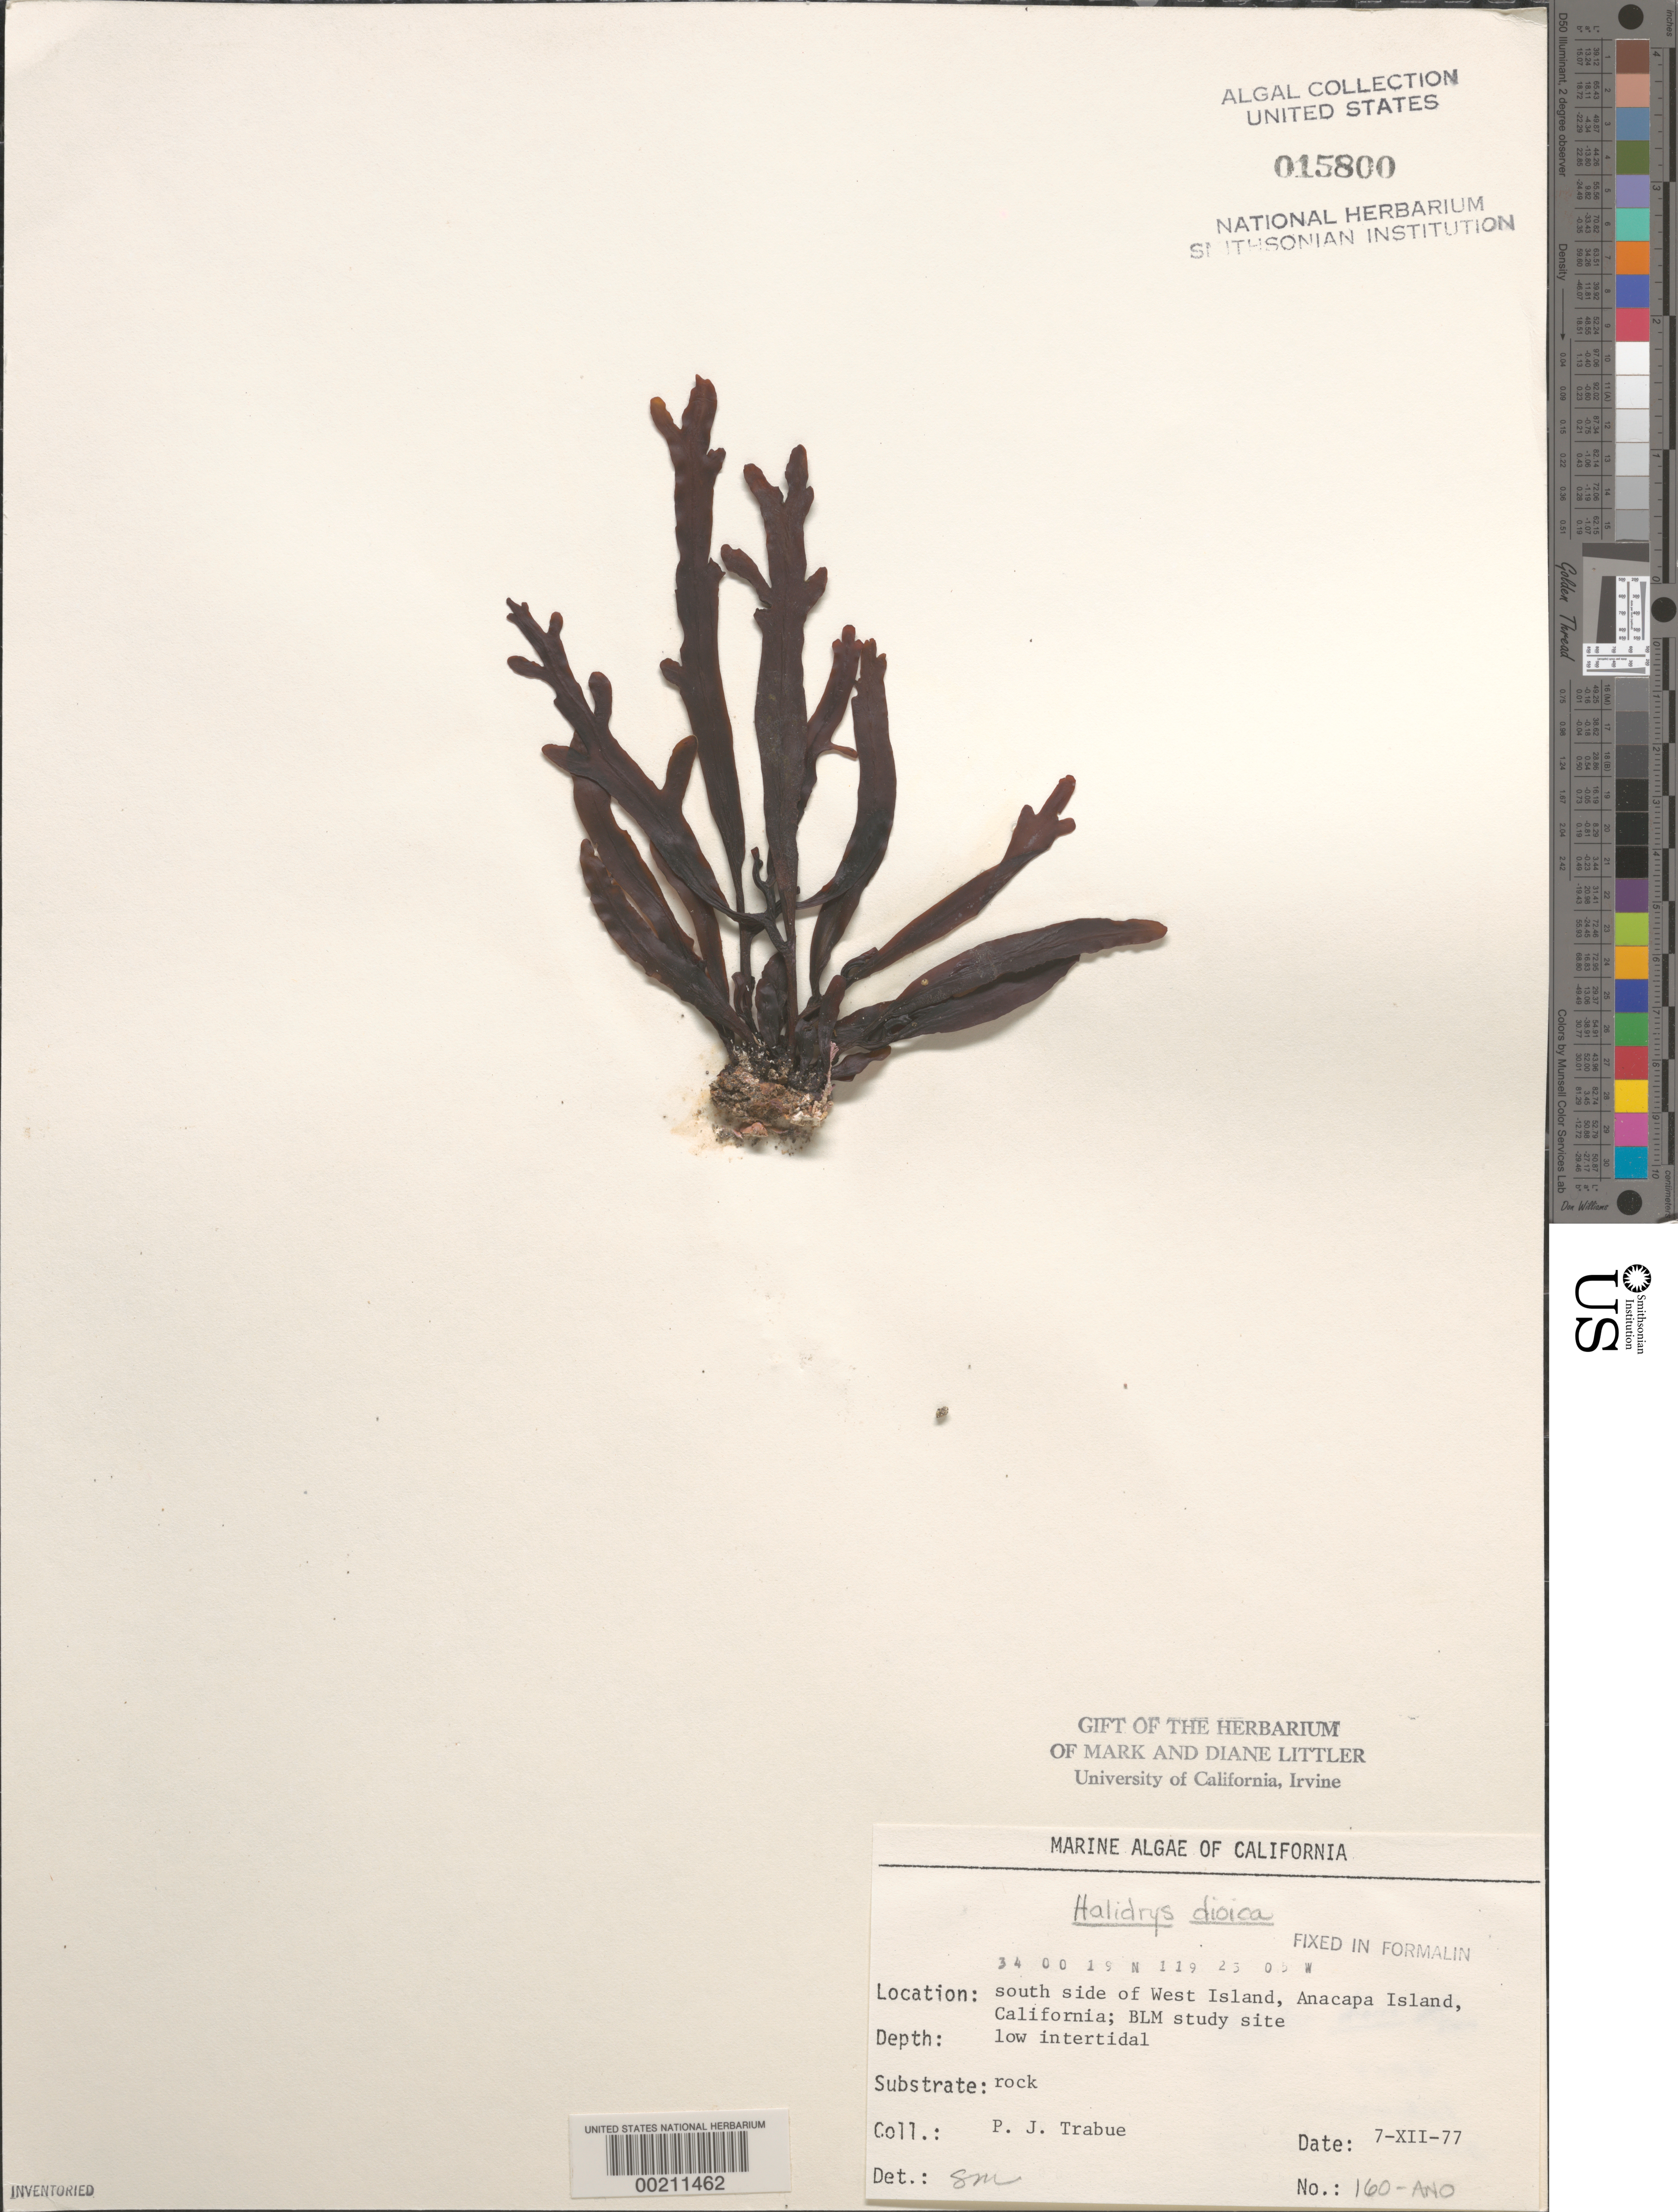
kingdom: Chromista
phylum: Ochrophyta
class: Phaeophyceae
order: Fucales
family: Sargassaceae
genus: Halidrys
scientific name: Halidrys dioica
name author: N.L. Gardner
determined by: Murray, S. N.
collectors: P. J. Trabue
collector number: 160-ANO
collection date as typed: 07 Dec 1977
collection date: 1977-12-07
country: United States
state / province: California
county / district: Ventura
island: Anacapa Island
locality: South side of west island, near Cat Rock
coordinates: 34 00'19"N, 119 25'05"W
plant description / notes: BLM-SOCALBIGHT Rocky Intertidal Survey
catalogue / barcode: US 15800